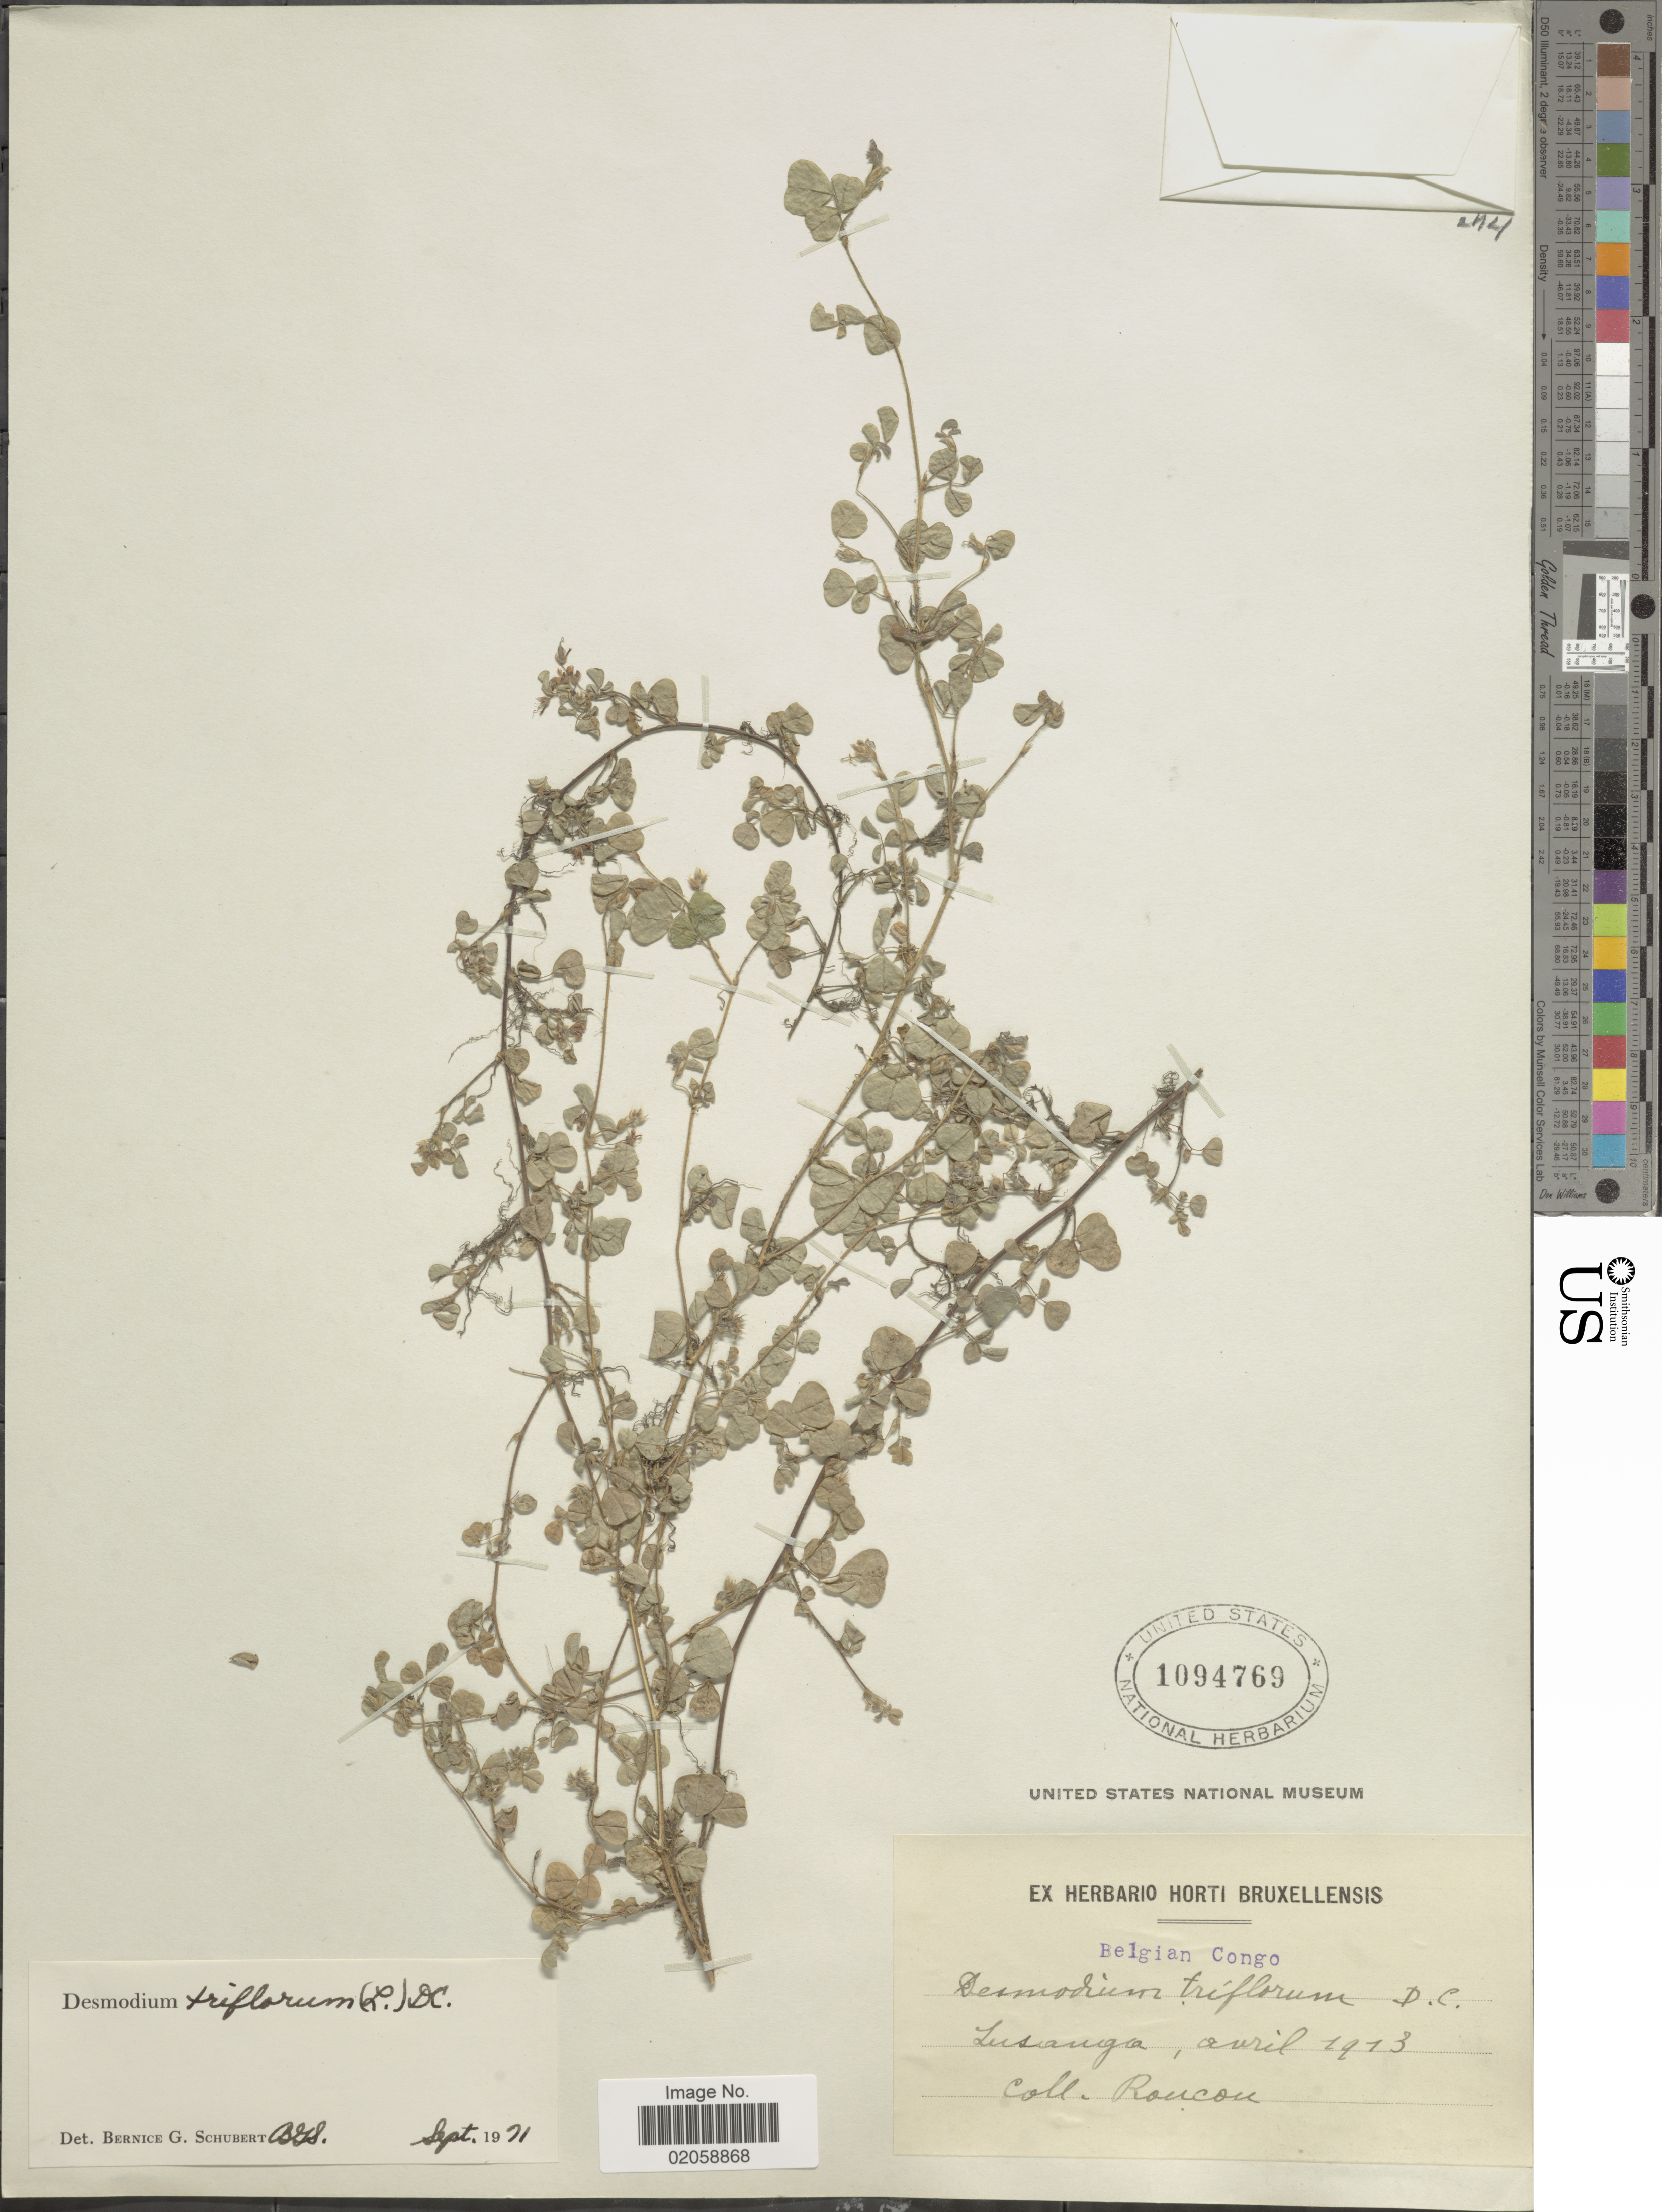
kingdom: Plantae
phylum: Tracheophyta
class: Magnoliopsida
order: Fabales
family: Fabaceae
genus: Grona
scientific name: Grona triflora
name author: (L.) H. Ohashi & K. Ohashi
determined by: Strong, Mark T., (BOT), Smithsonian Institution - National Museum of Natural History (UNITED STATES)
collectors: Roucou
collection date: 1913-04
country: Congo, Democratic Republic of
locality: Belgian Congo. Lusanga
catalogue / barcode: US 1094769